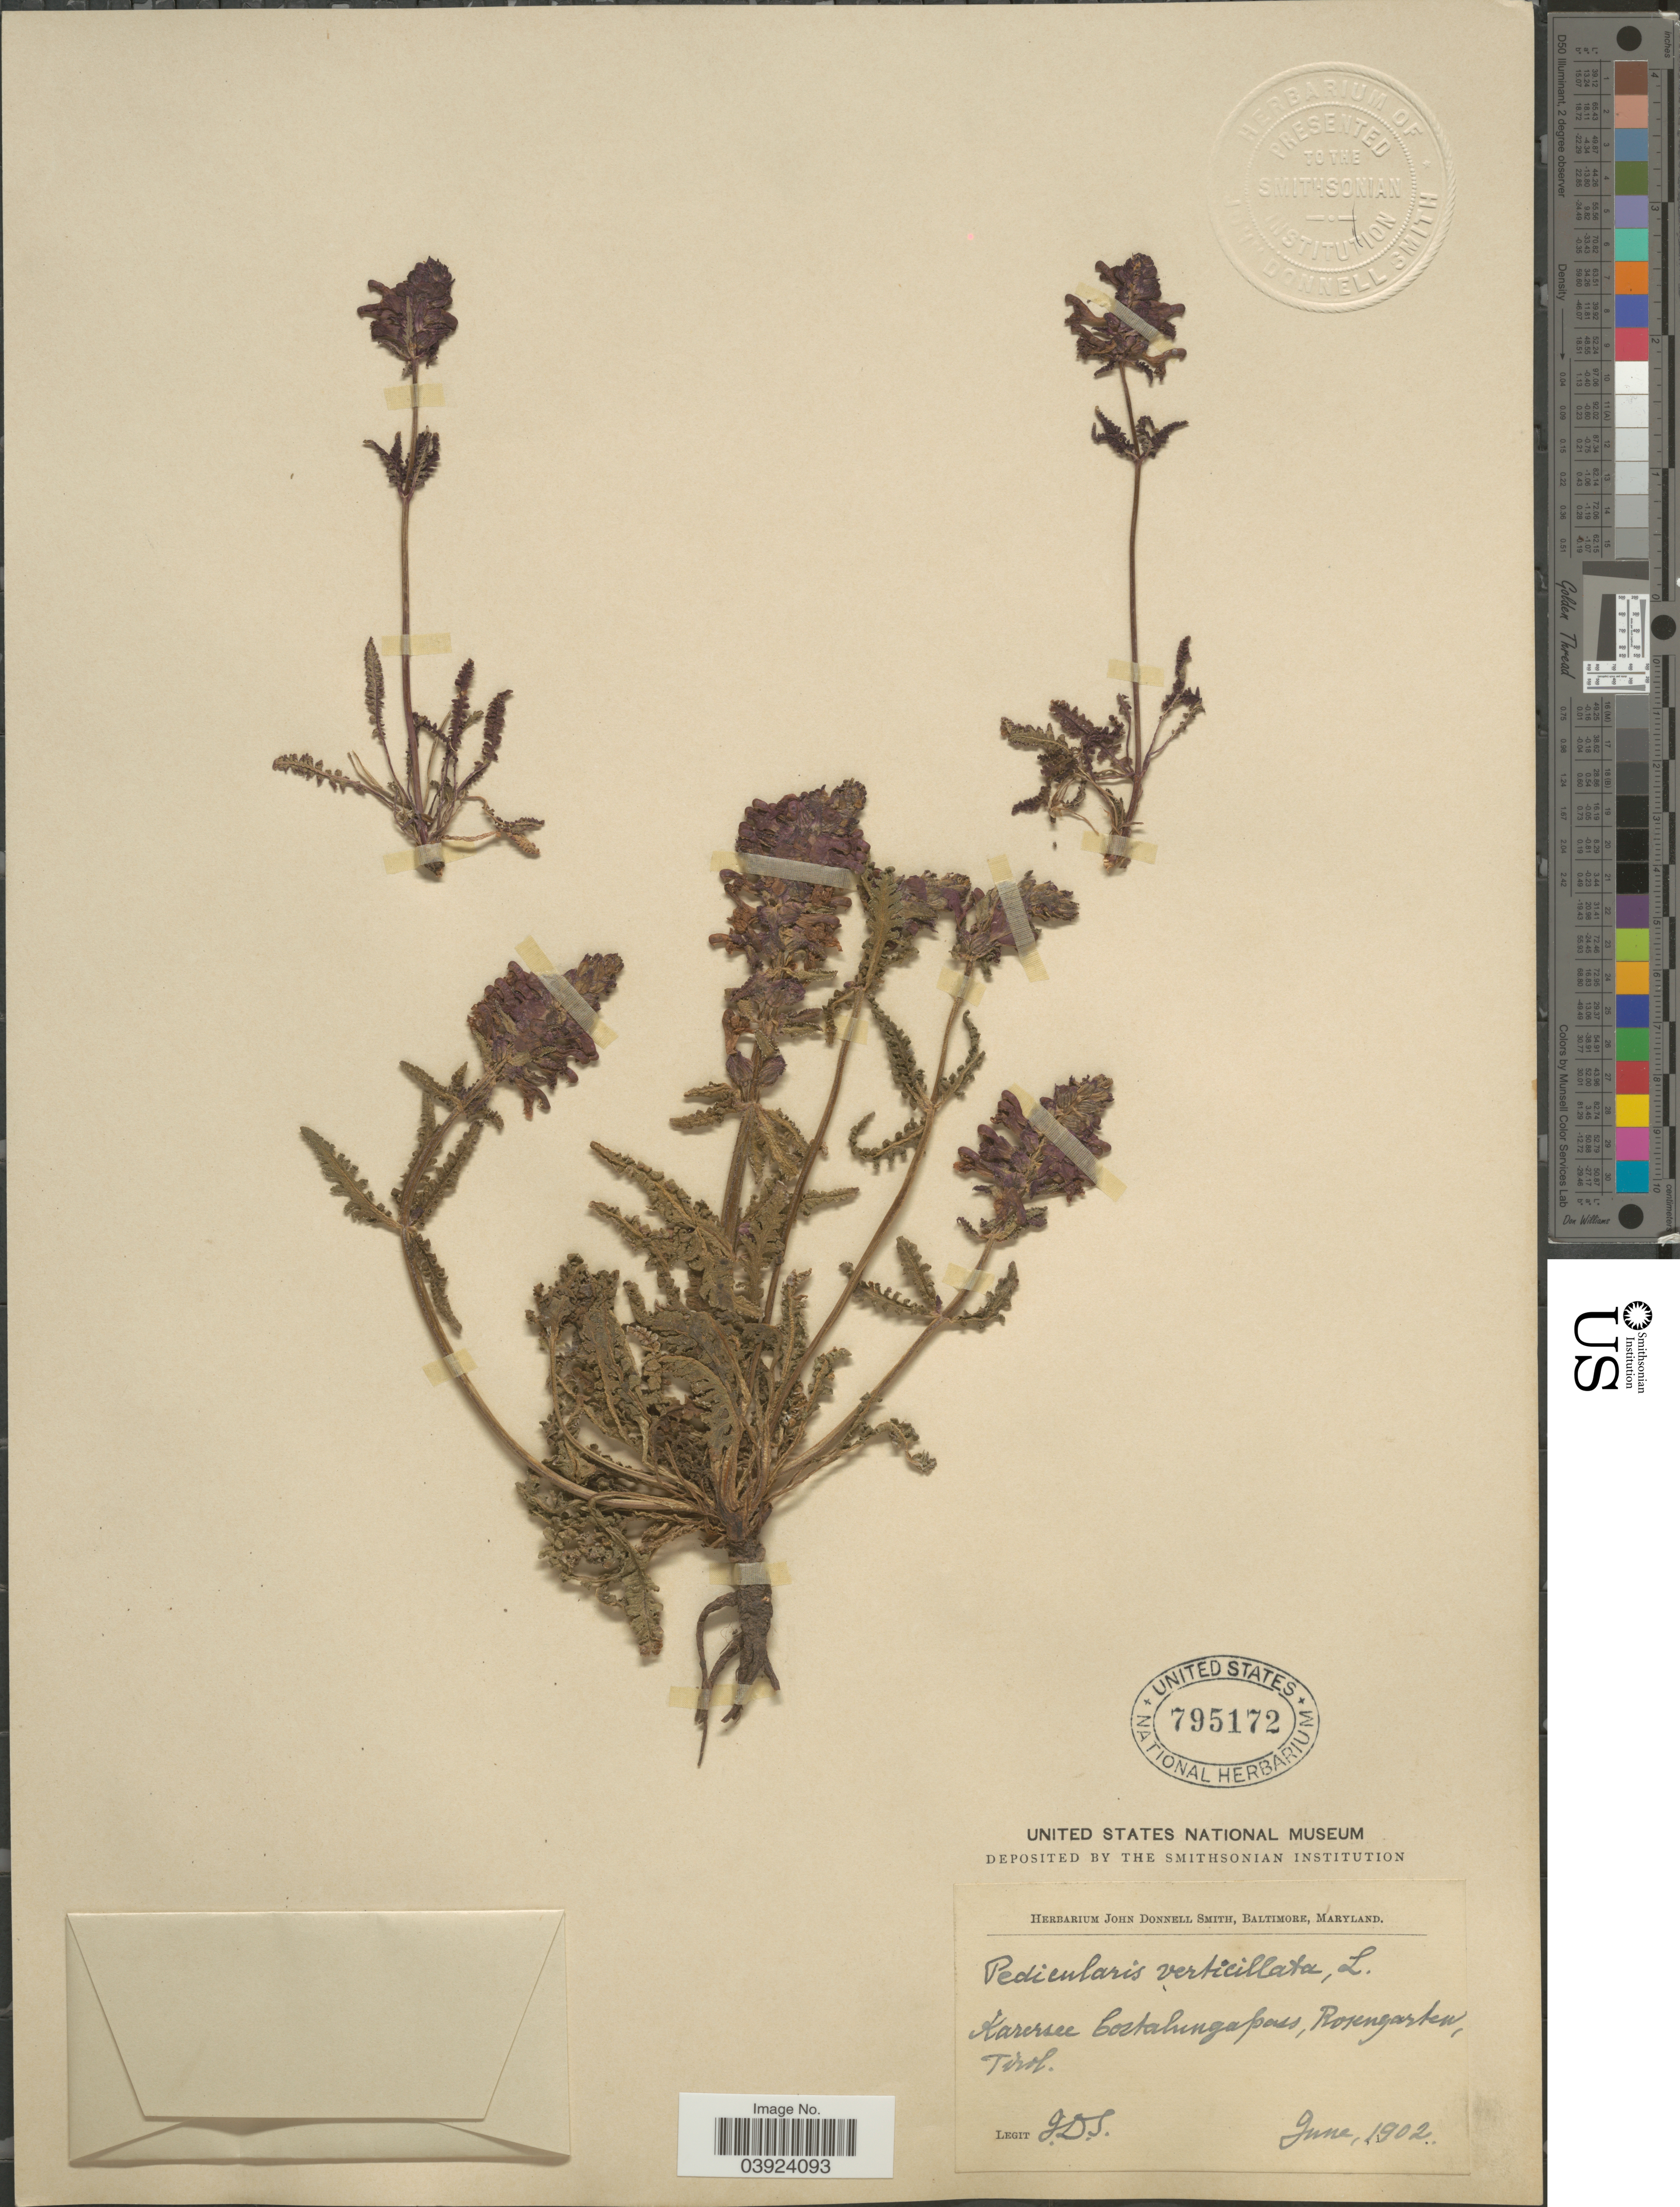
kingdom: Plantae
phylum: Tracheophyta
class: Magnoliopsida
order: Lamiales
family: Orobanchaceae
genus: Pedicularis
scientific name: Pedicularis verticillata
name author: L.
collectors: J. Donnell Smith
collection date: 1902-06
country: Austria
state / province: Tirol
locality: Karersee Costahengapass, Rosengarten.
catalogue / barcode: US 795172